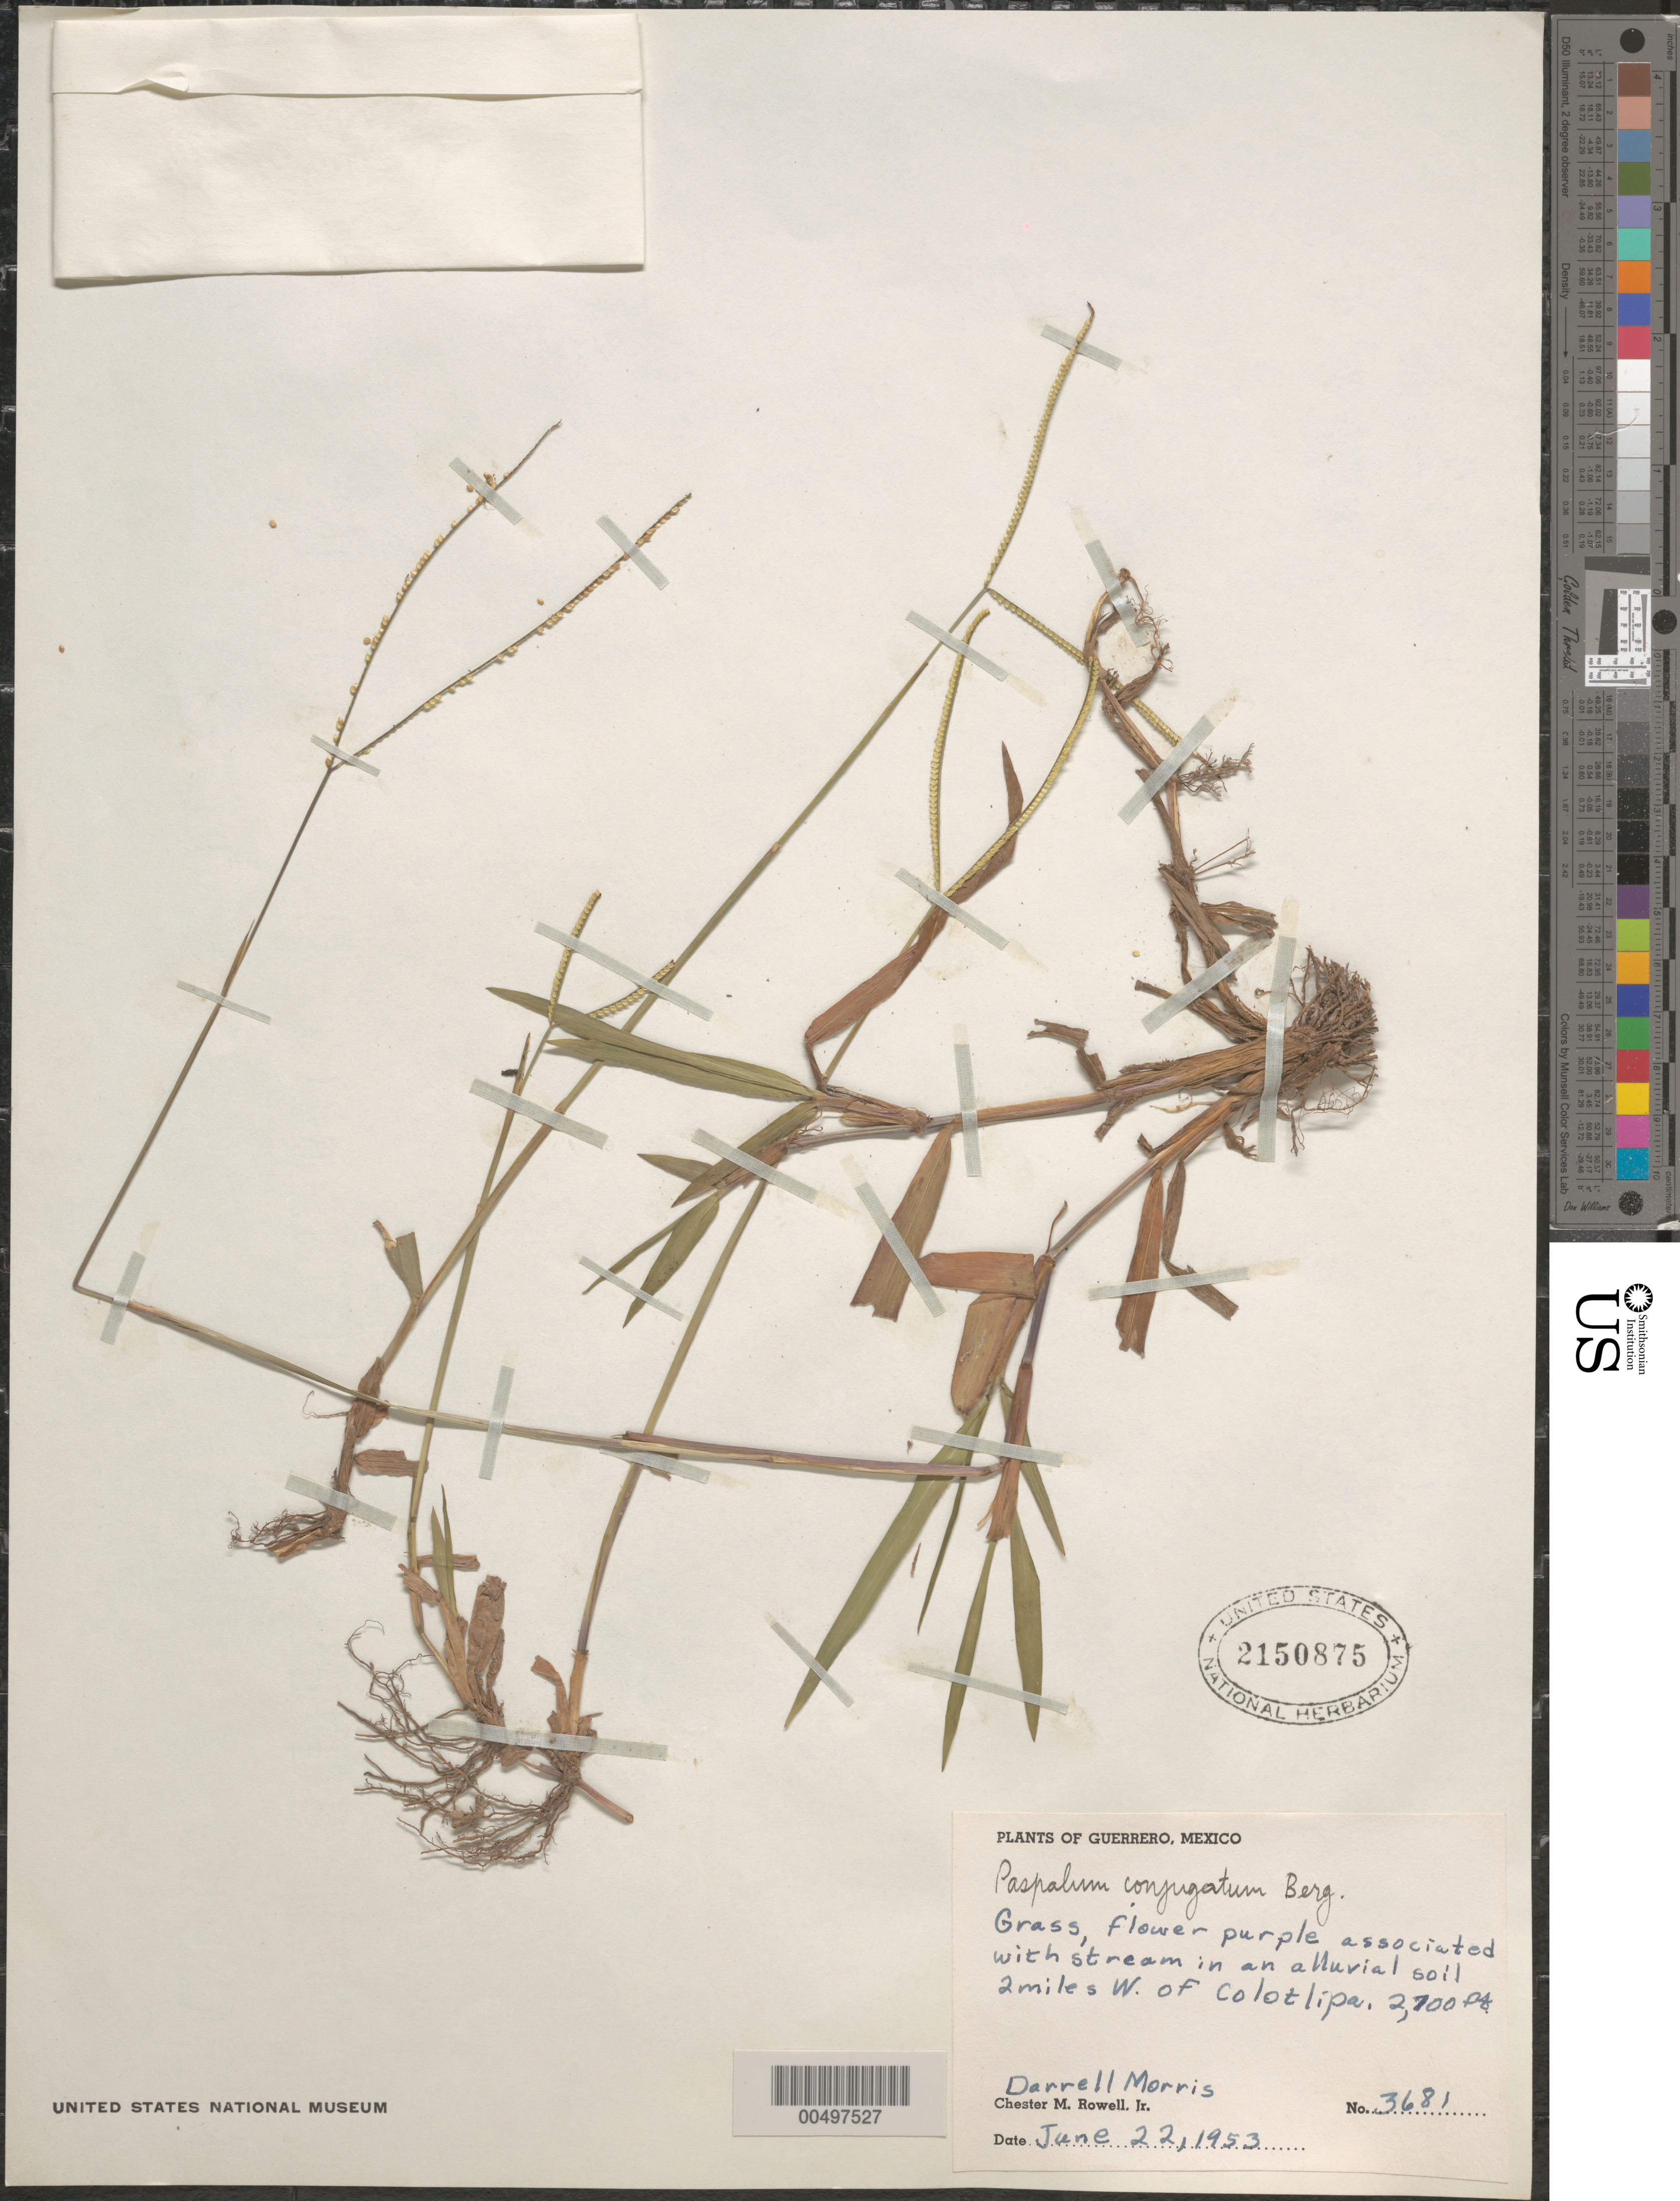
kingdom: Plantae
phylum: Tracheophyta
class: Liliopsida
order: Poales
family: Poaceae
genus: Paspalum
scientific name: Paspalum conjugatum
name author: P.J. Bergius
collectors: D. Morris & C. M. Rowell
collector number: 3681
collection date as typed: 22 Jun 1953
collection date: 1953-06-22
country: Mexico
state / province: Guerrero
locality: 2 mi W of Colotlipa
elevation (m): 823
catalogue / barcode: US 2150875